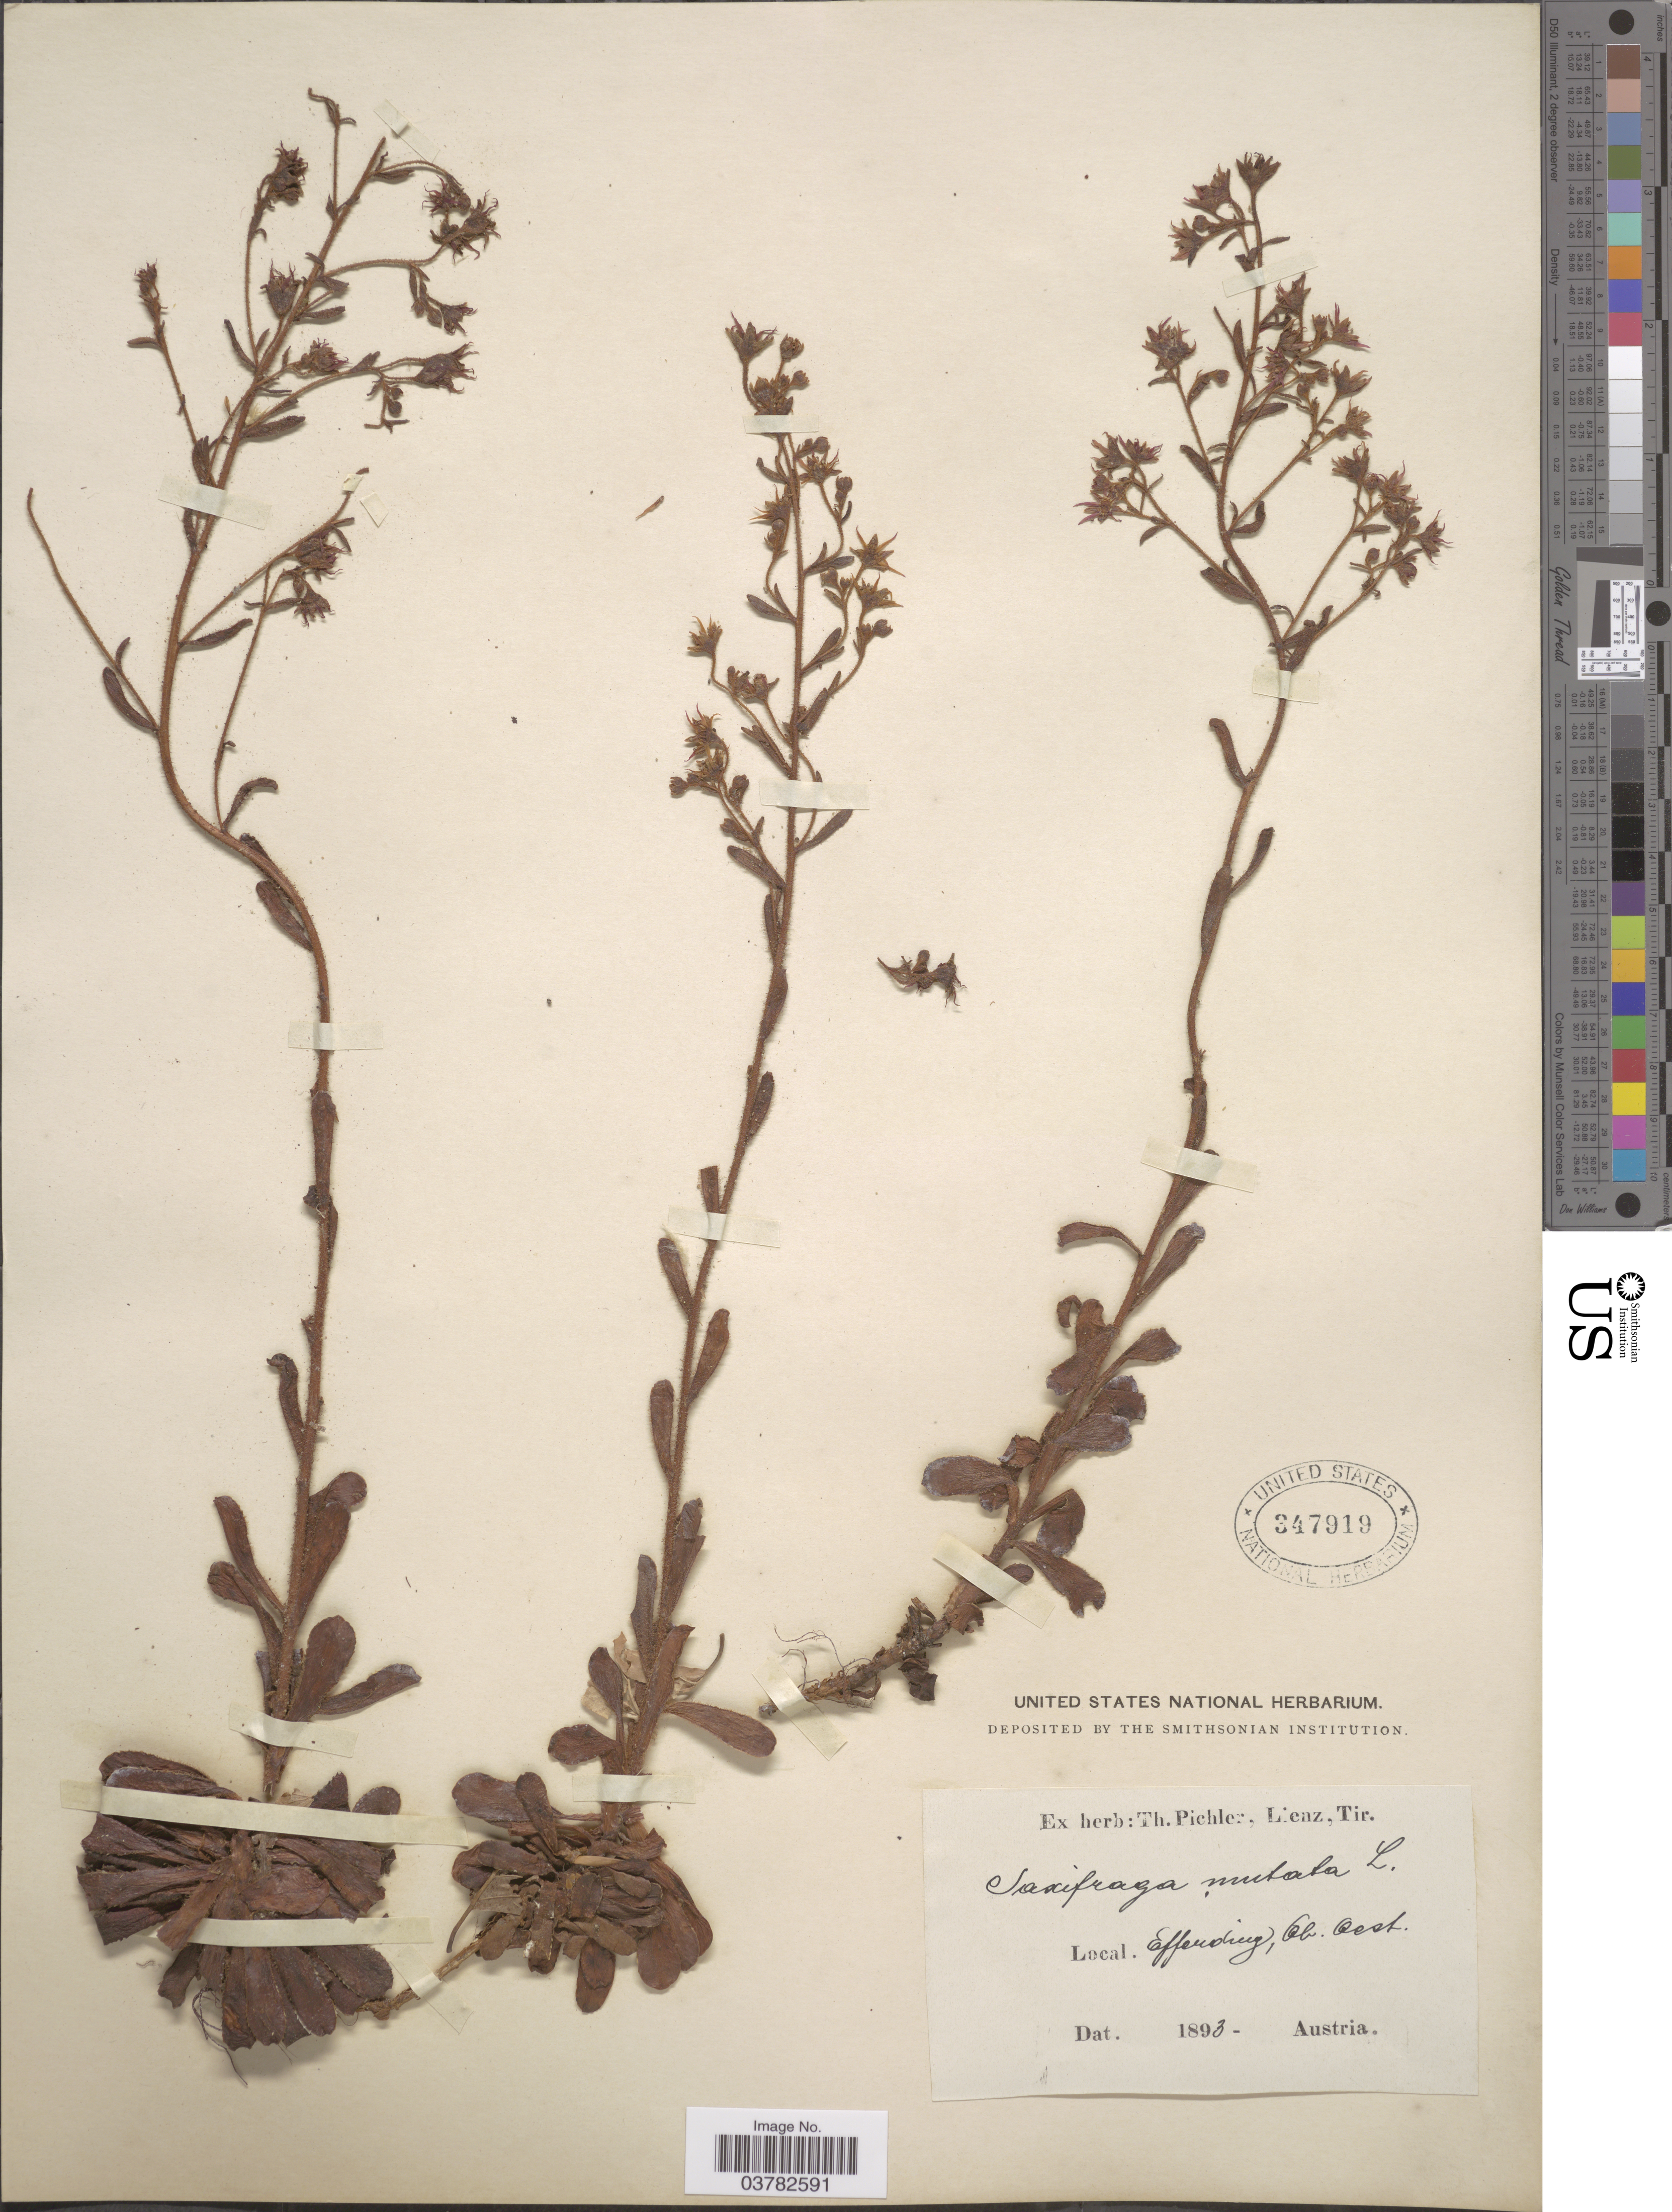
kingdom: Plantae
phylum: Tracheophyta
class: Magnoliopsida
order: Saxifragales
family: Saxifragaceae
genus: Saxifraga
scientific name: Saxifraga mutata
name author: L.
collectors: ex herb. T. Pichler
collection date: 1893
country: Austria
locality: Effending, Ob. Oest.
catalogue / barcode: US 347919